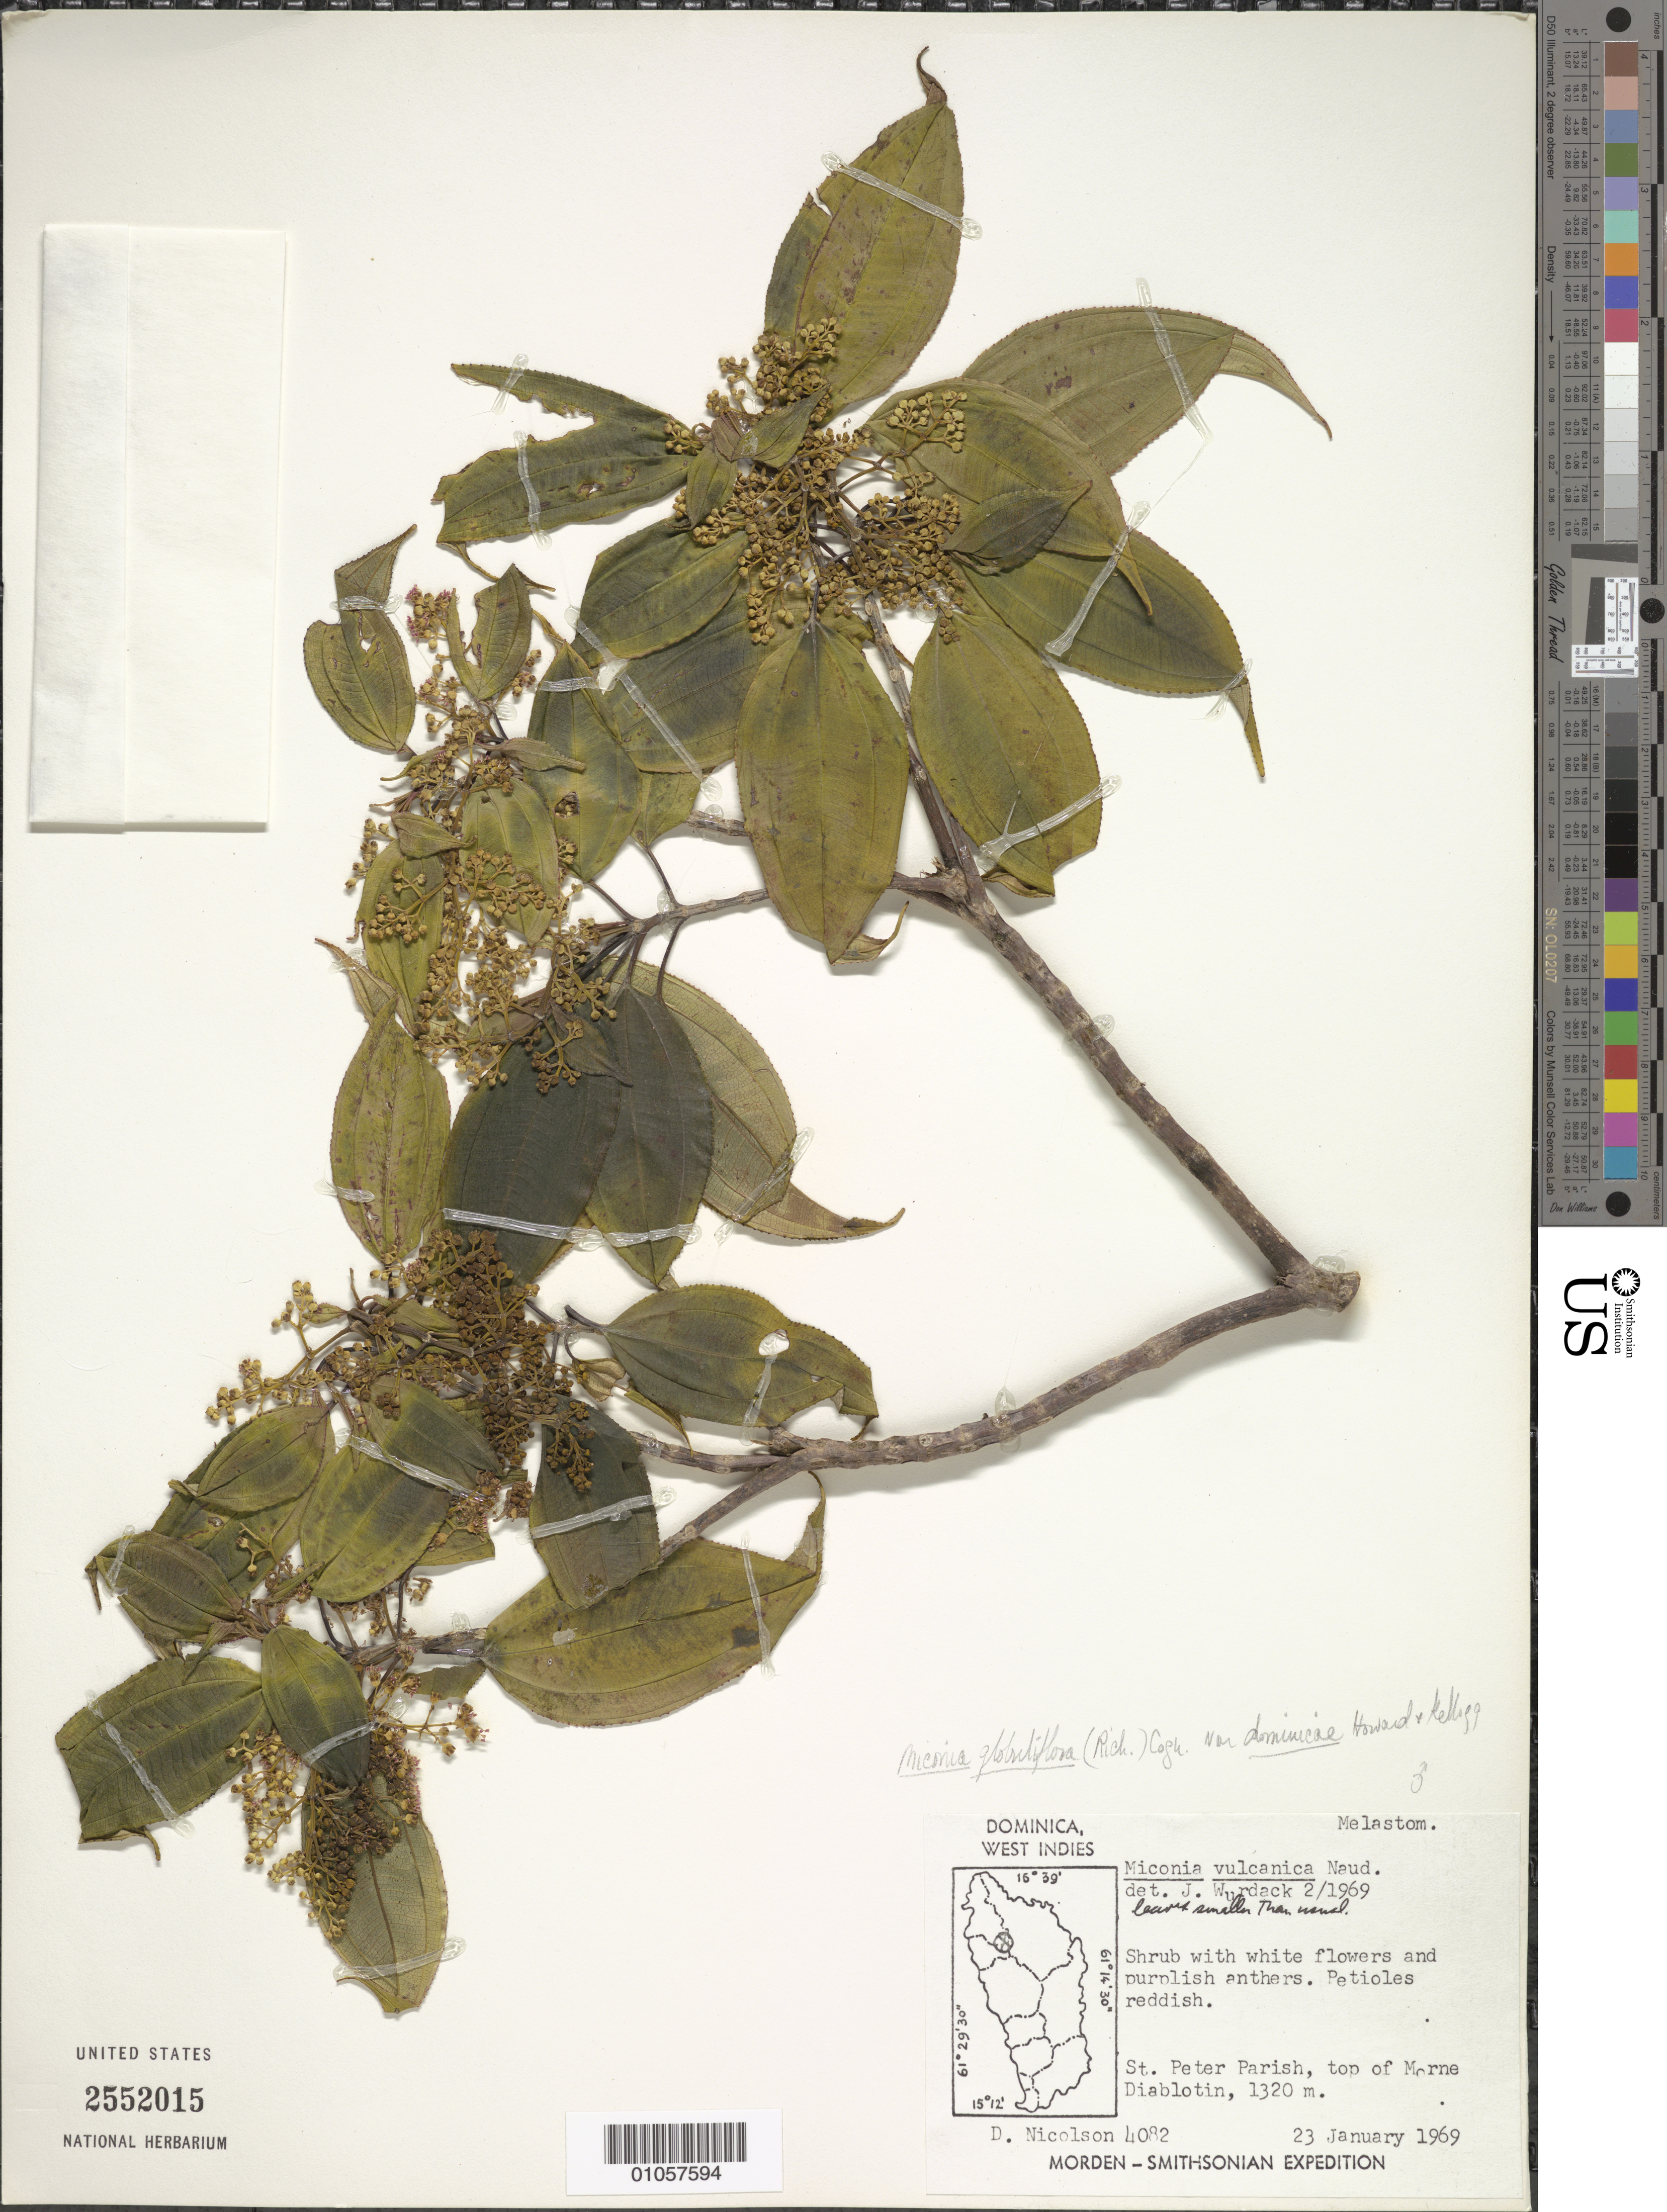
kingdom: Plantae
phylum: Tracheophyta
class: Magnoliopsida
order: Myrtales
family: Melastomataceae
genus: Miconia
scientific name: Miconia globuliflora var. dominicae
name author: R.A. Howard & E.A. Kellogg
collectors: D. H. Nicolson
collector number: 4082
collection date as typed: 23 Jan 1969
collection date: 1969-01-23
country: Dominica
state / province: St. Peter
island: Dominica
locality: Morne Diablotin, at top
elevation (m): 1320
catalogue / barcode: US 2552015